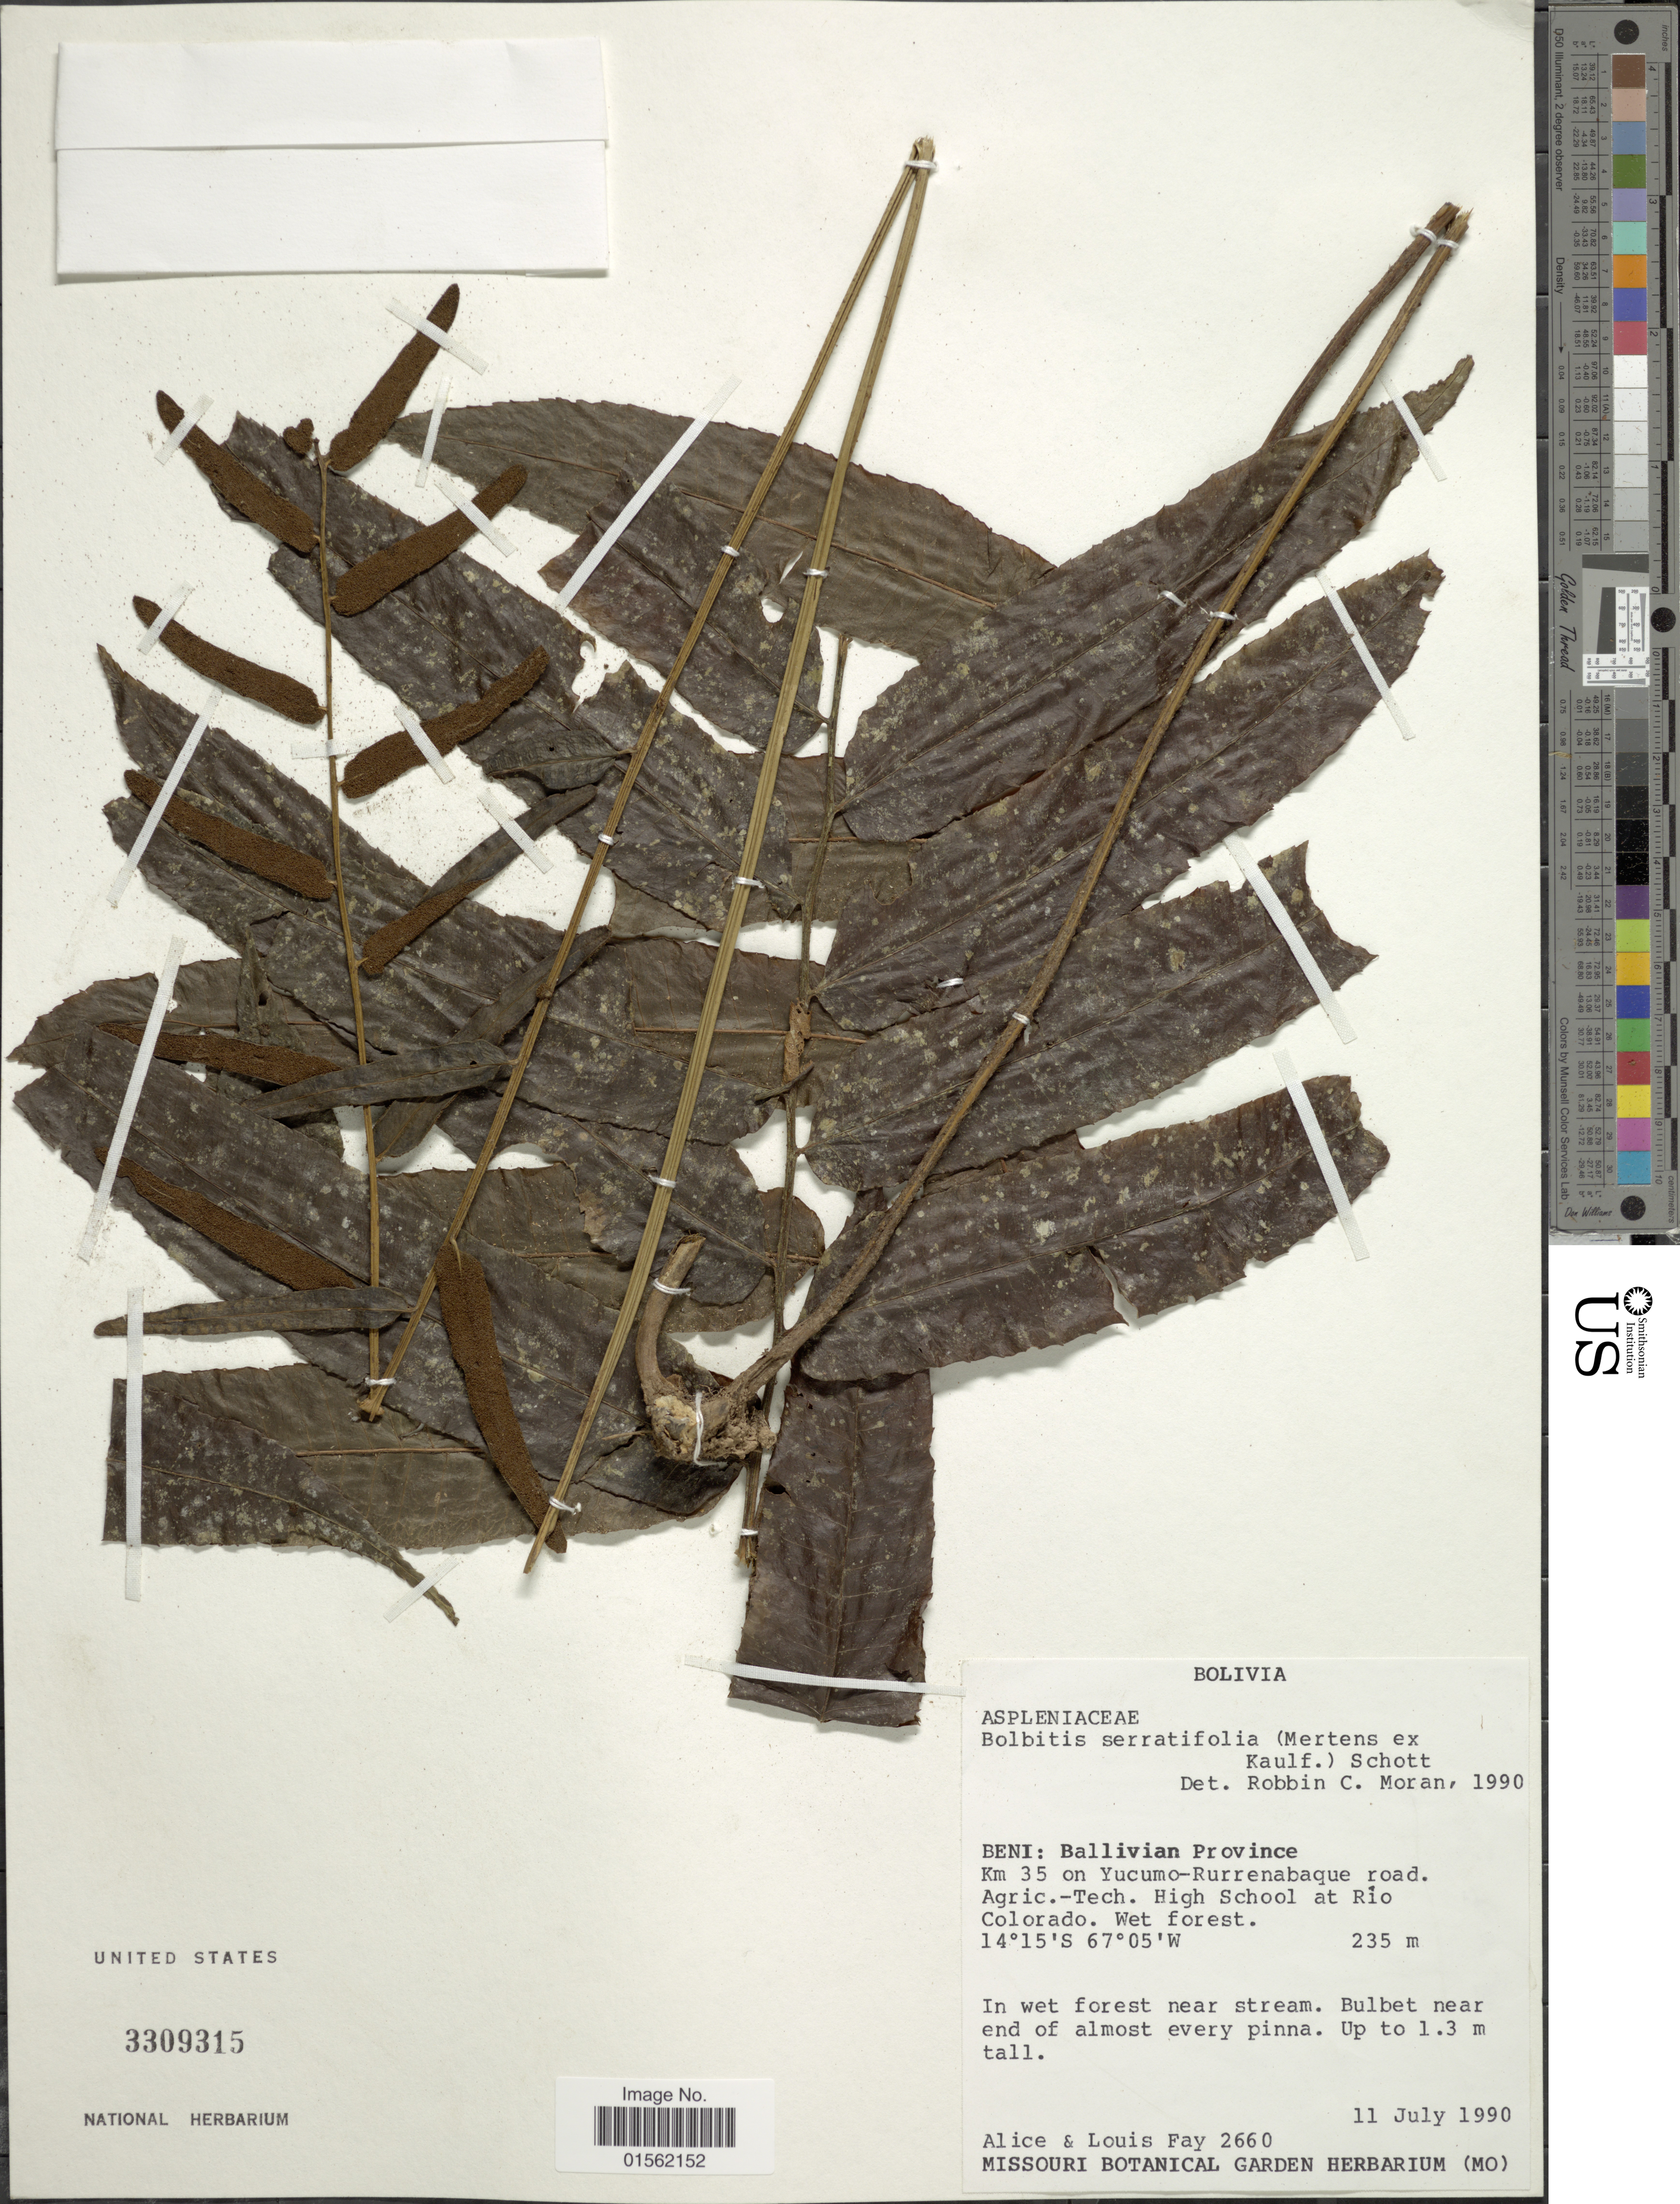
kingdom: Plantae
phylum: Tracheophyta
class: Polypodiopsida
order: Polypodiales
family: Dryopteridaceae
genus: Bolbitis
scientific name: Bolbitis serratifolia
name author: (Mert. ex Kaulf.) Schott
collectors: A. Fay & L. Fay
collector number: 2660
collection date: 1990-07-11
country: Bolivia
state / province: Beni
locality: Beni: Bollivian Province, km 35 on yucumo- Rurrenabaque road, Agric.-Tech. High school at Río Colorado, wet forest, Bulbet near end of almost every pinna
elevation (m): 235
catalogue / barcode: US 3309315